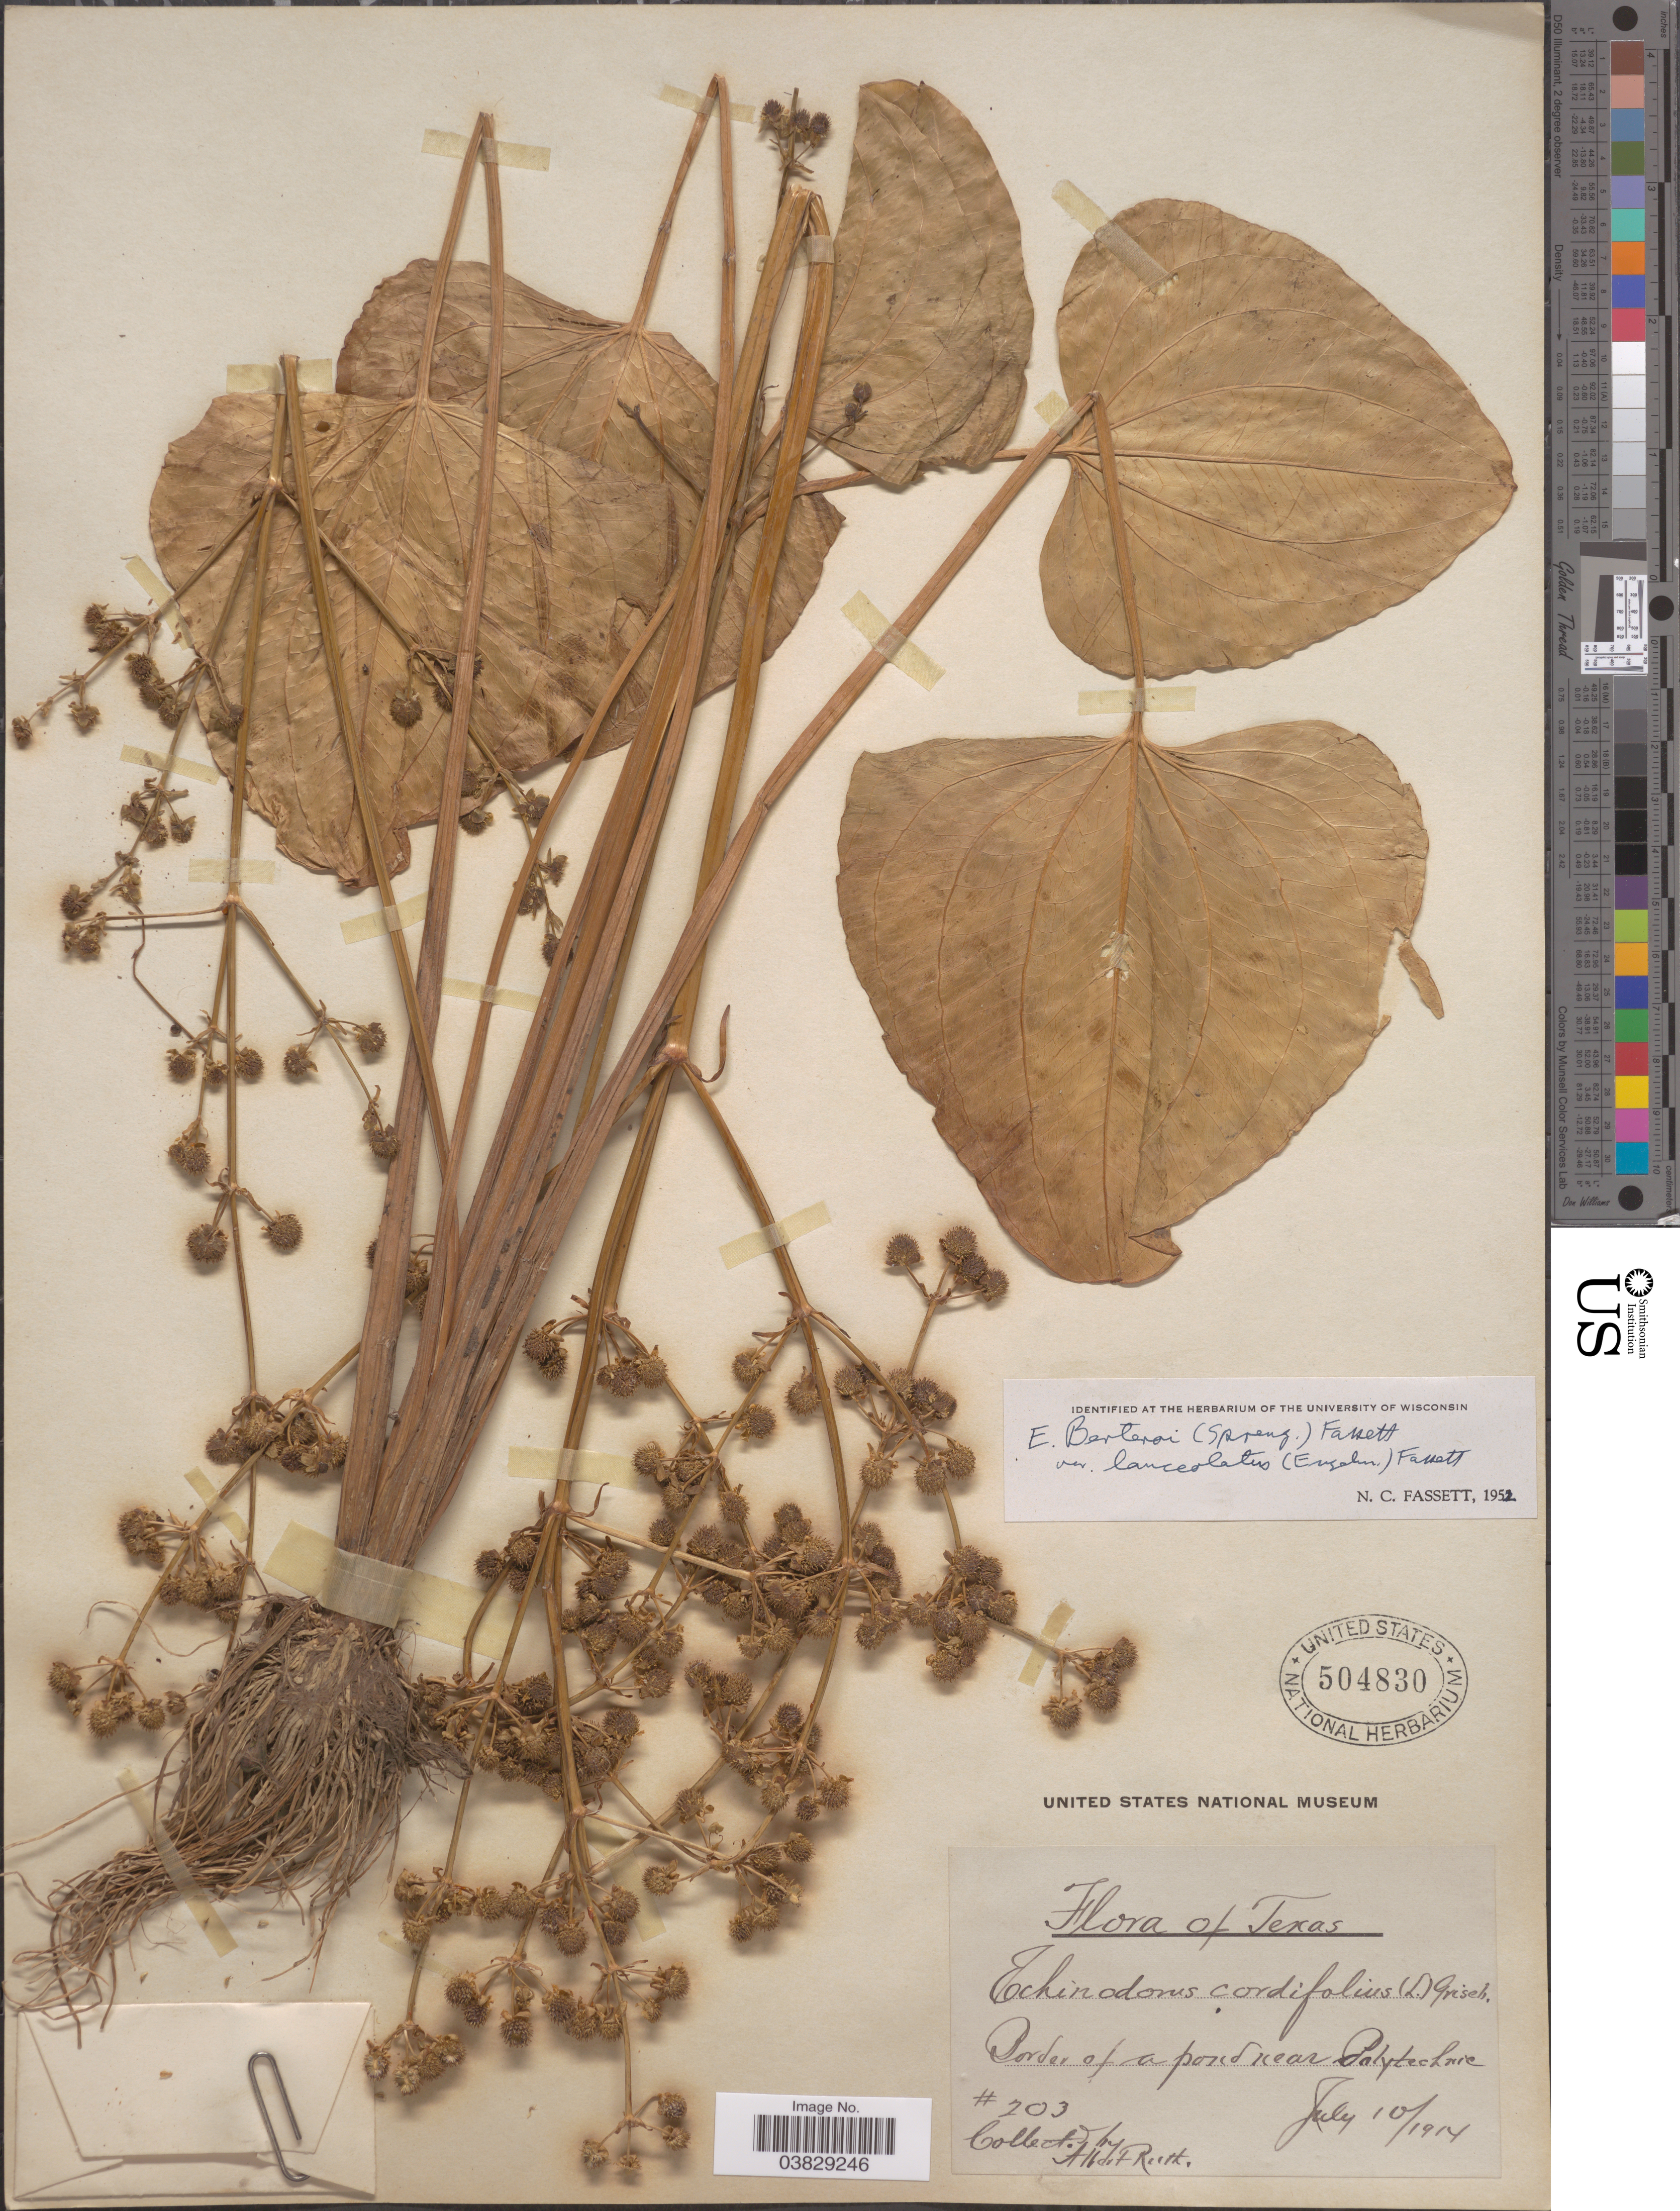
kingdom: Plantae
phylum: Tracheophyta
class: Liliopsida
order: Alismatales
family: Alismataceae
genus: Echinodorus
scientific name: Echinodorus berteroi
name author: (Spreng.) Fassett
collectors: A. Ruth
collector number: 203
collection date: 1914-07-10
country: United States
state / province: Texas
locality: Border of a pond near Polytechnic.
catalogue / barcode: US 504830